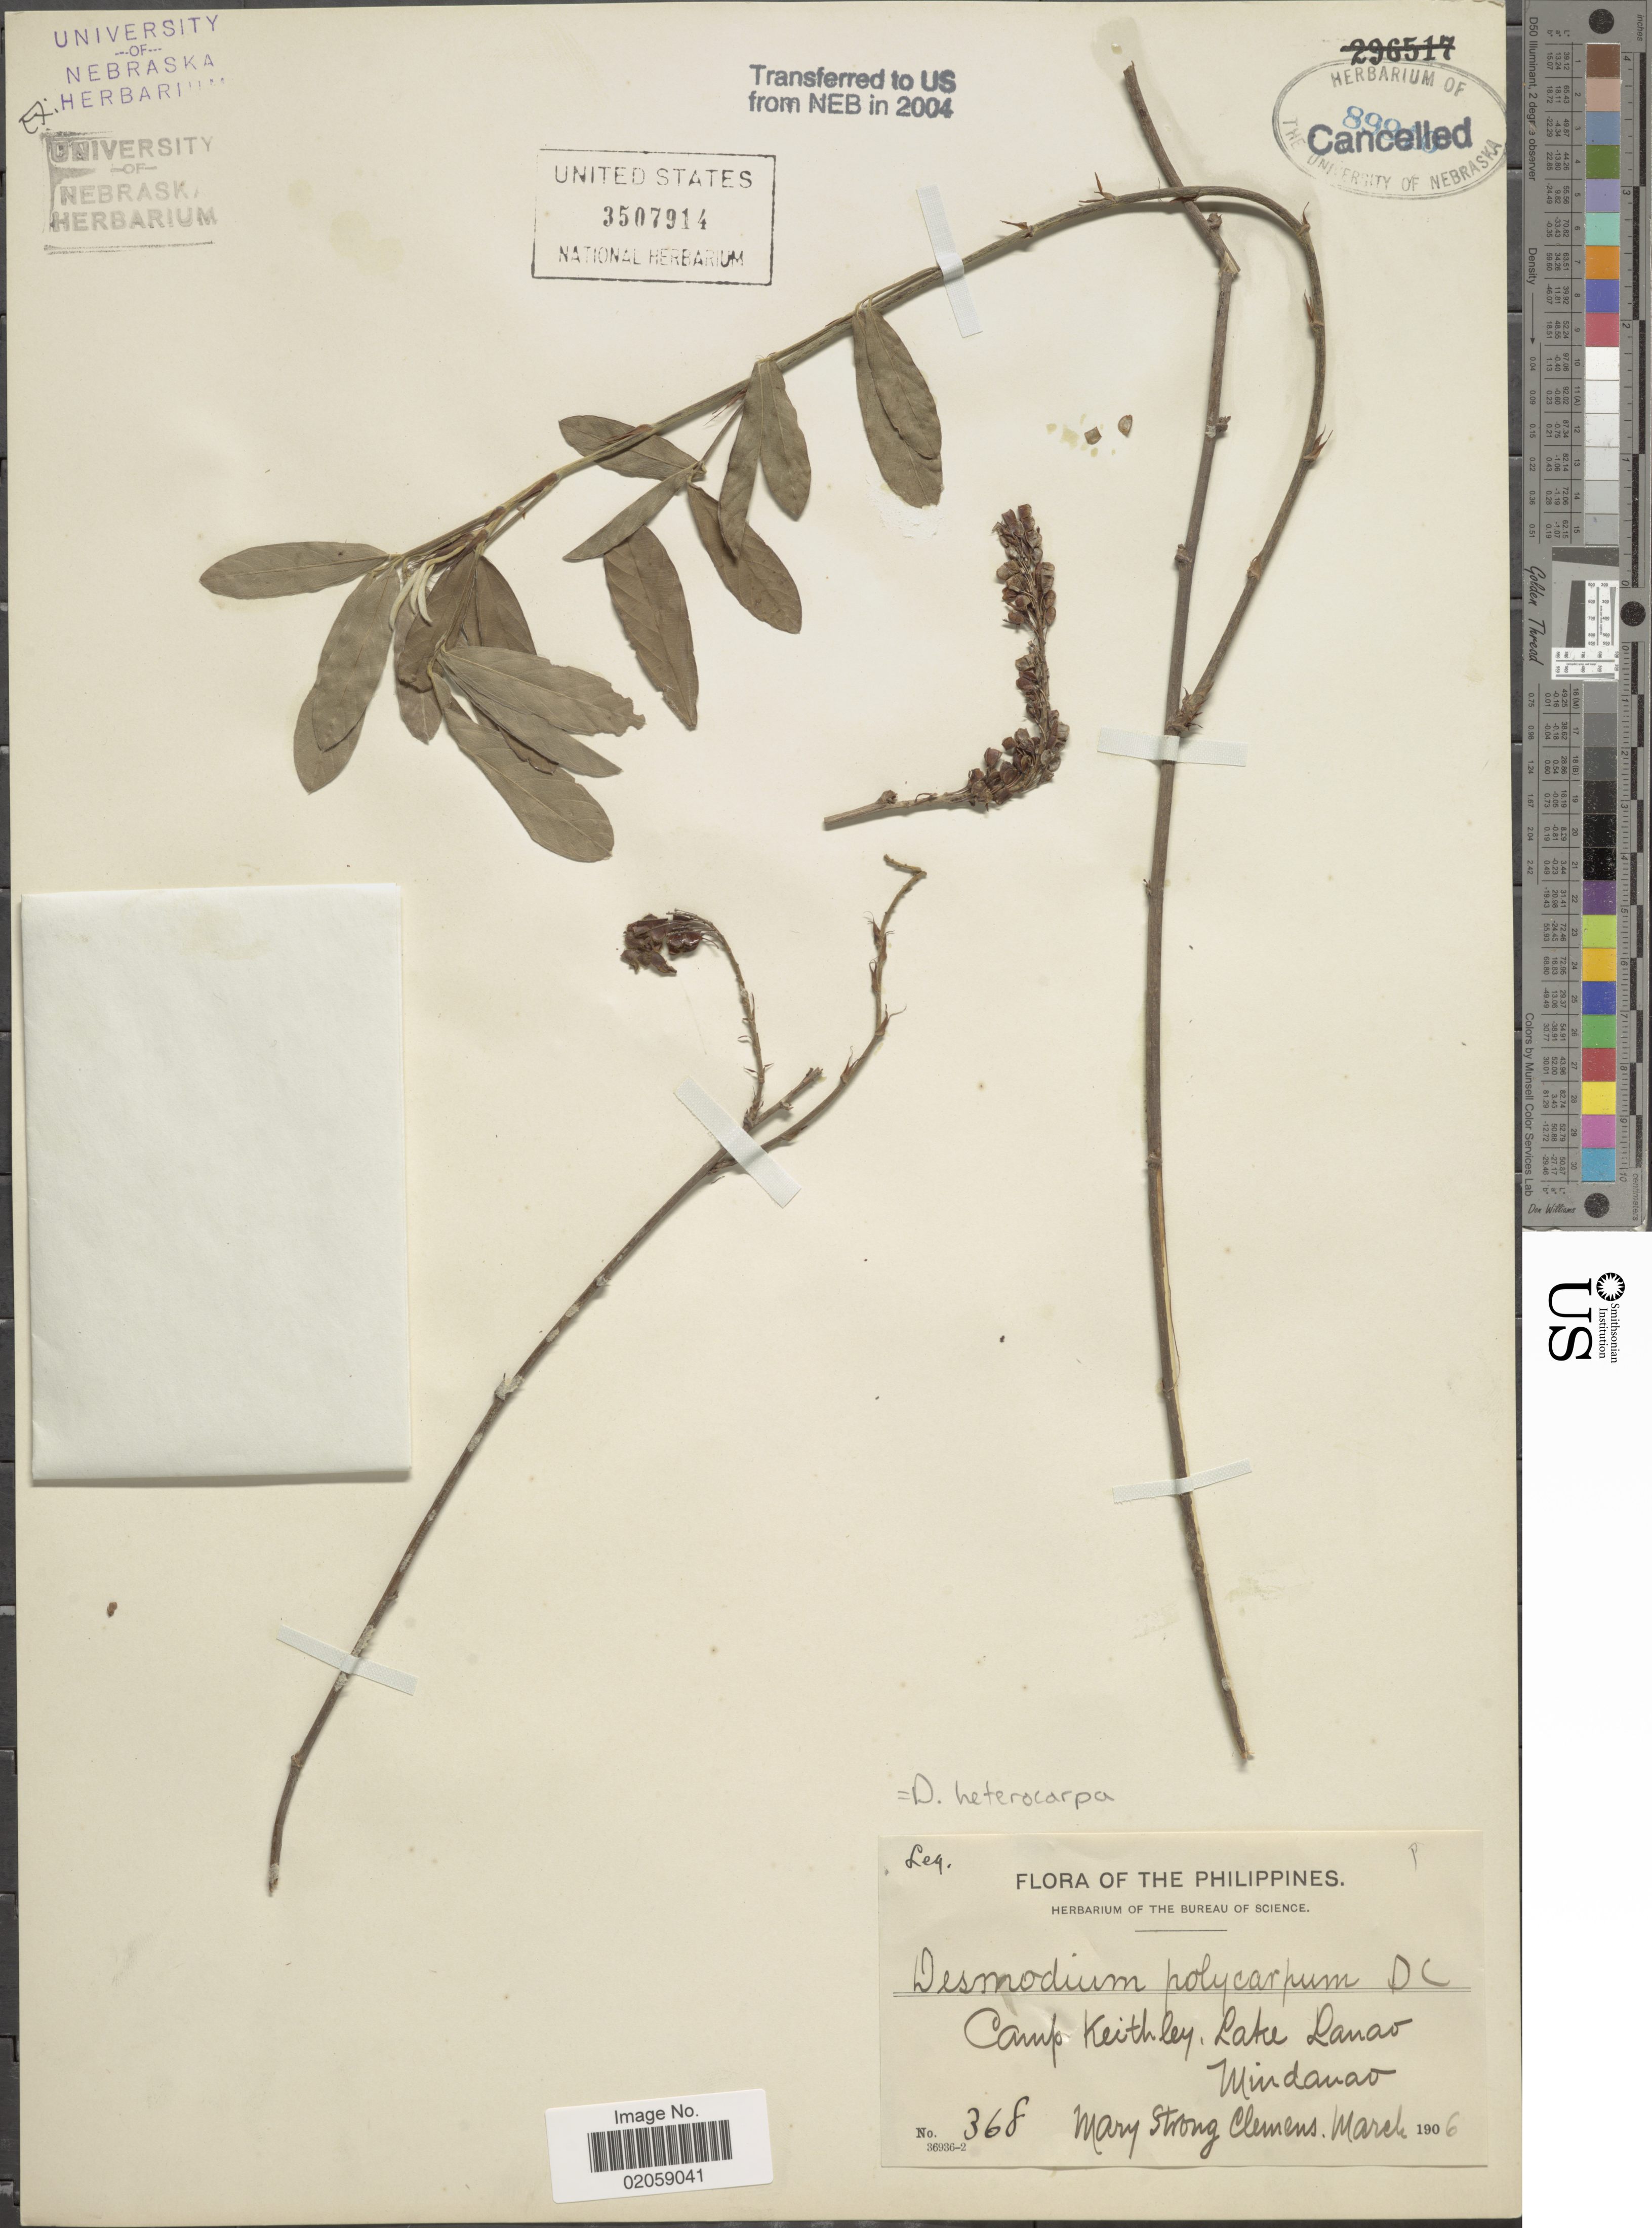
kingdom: Plantae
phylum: Tracheophyta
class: Magnoliopsida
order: Fabales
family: Fabaceae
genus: Grona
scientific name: Grona heterocarpos var. strigosa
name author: (Meeuwen) H. Ohashi & K. Ohashi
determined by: Strong, Mark T., (BOT), Smithsonian Institution - National Museum of Natural History (UNITED STATES)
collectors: M. S. Clemens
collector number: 368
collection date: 1906-03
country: Philippines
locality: Camp Keithley, Lake Lanao. Mindanao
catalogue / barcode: US 3507914